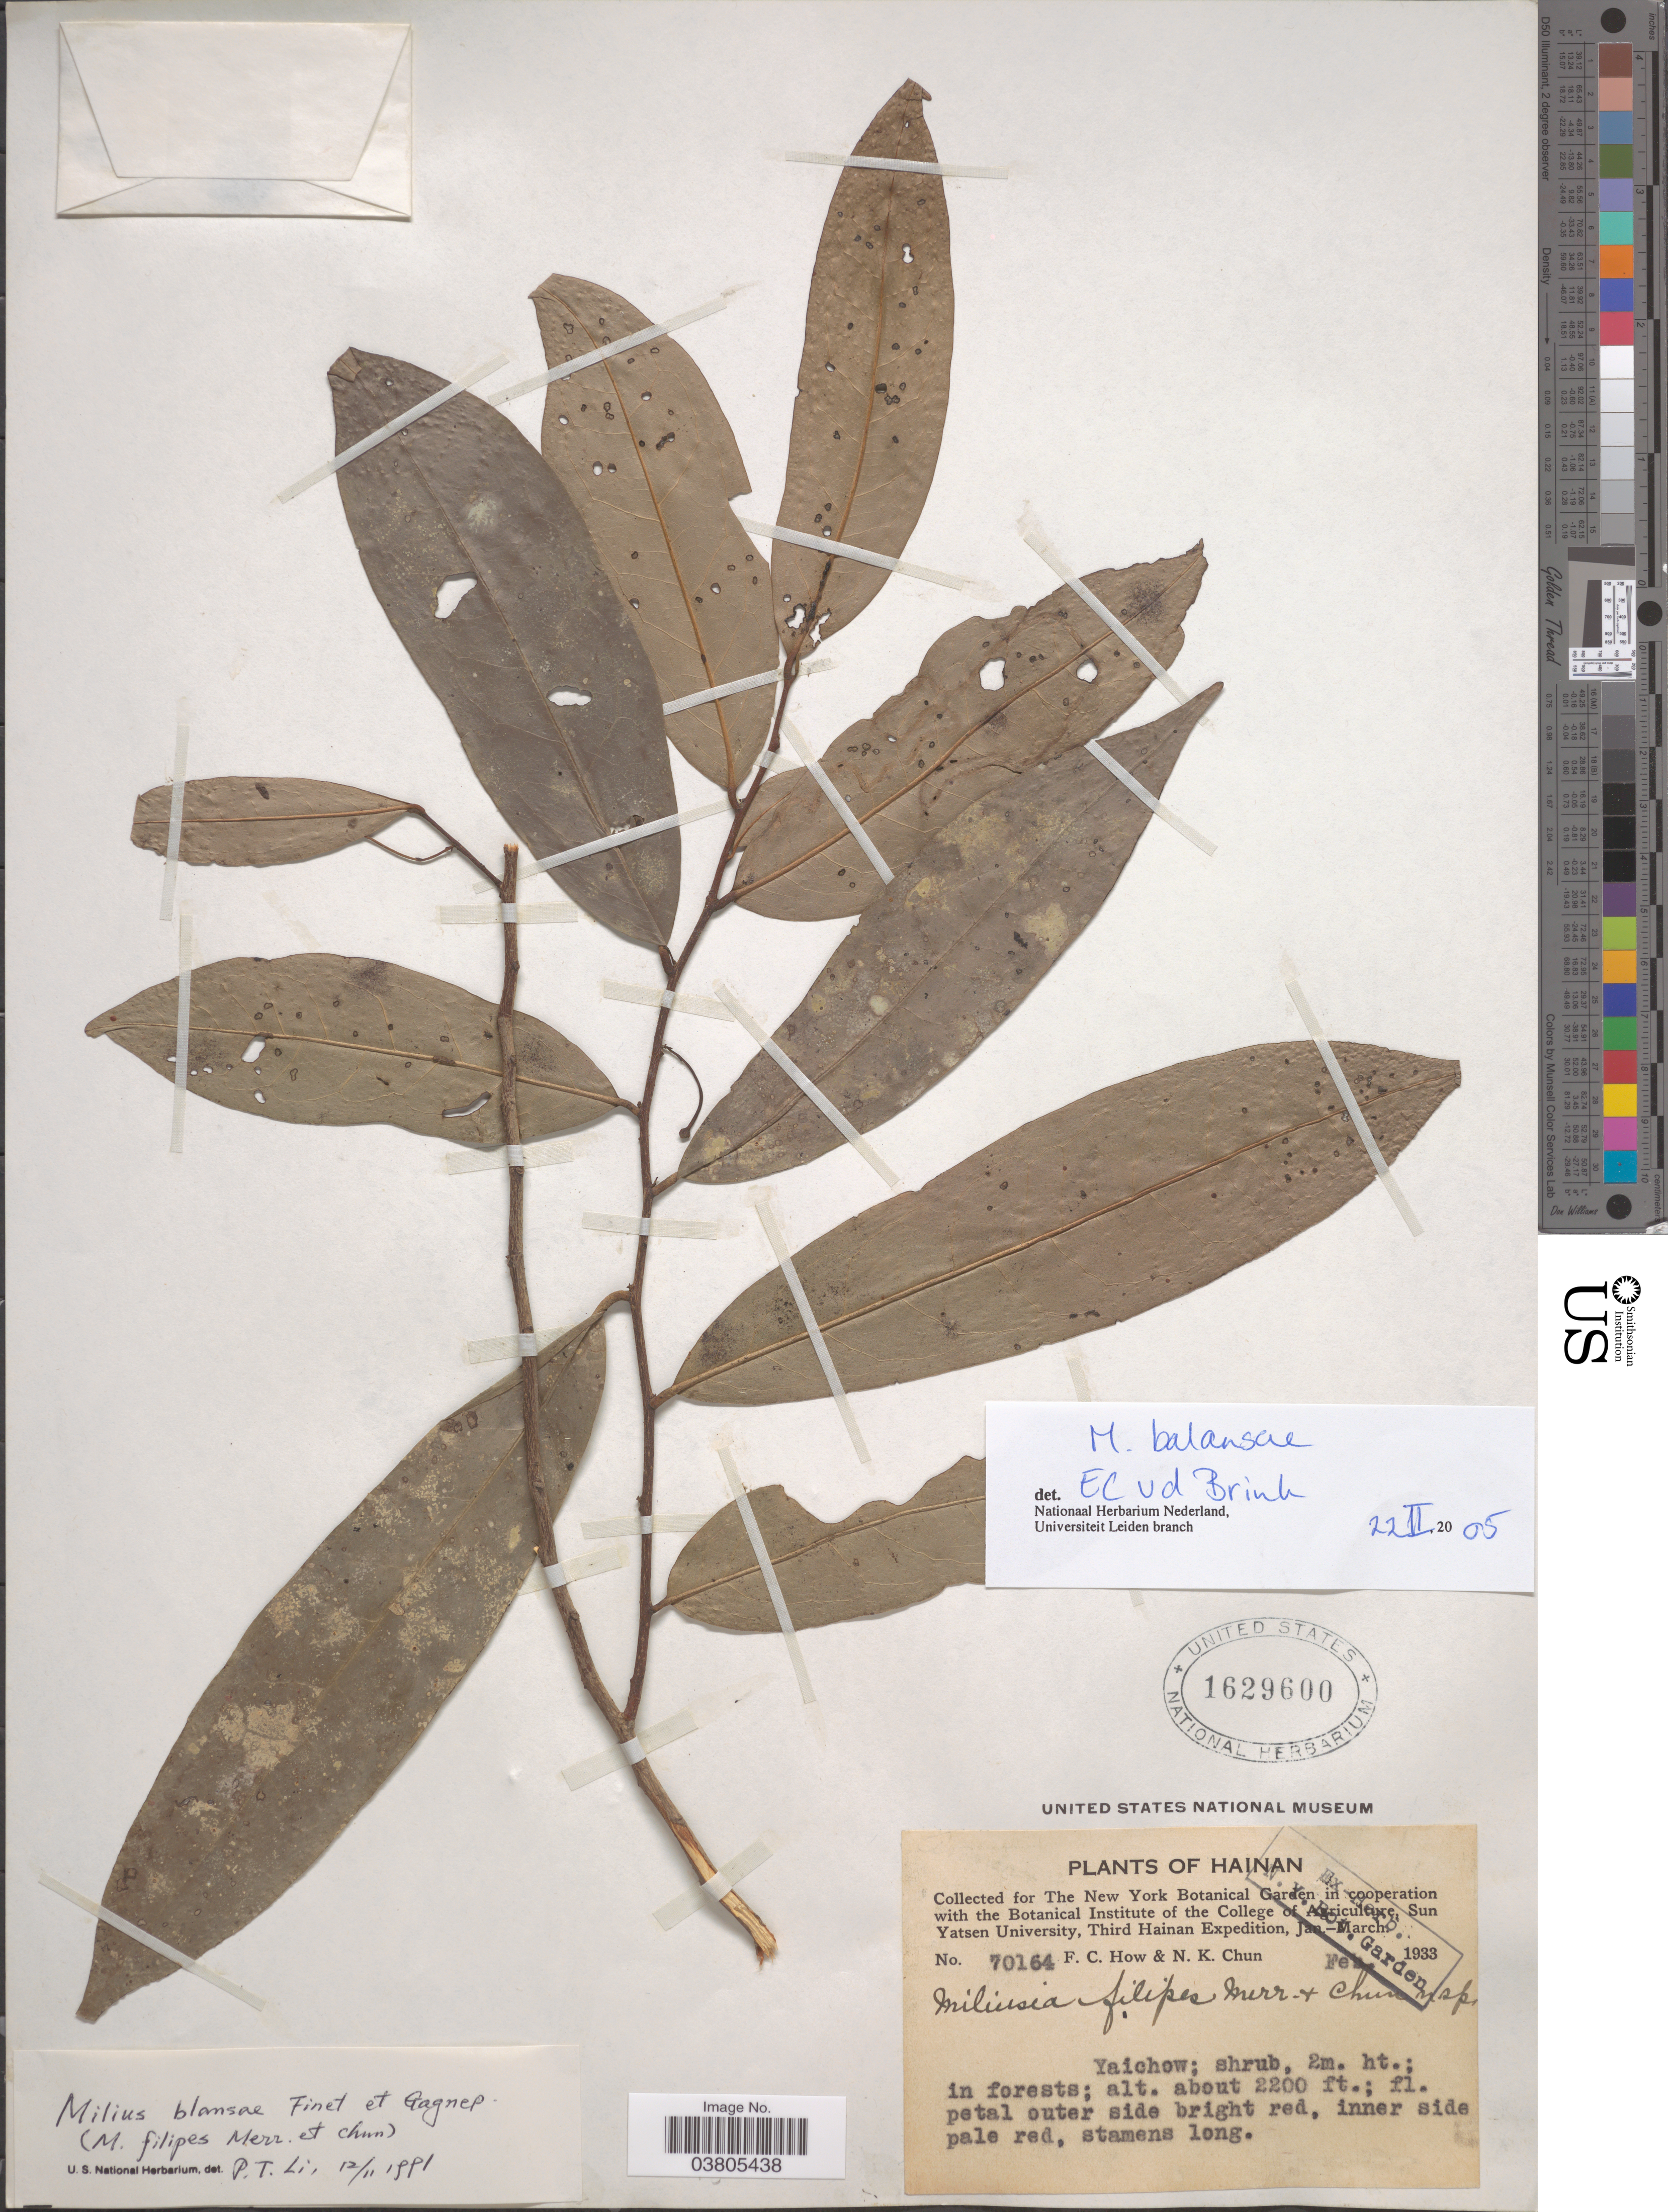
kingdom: Plantae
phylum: Tracheophyta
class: Magnoliopsida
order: Magnoliales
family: Annonaceae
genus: Miliusa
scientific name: Miliusa balansae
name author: Finet & Gagnep.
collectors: F. C. How & N. K. Chun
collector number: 70164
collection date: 1933-02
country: China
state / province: Hainan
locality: Yaichow; in forests.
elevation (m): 671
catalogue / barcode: US 1629600